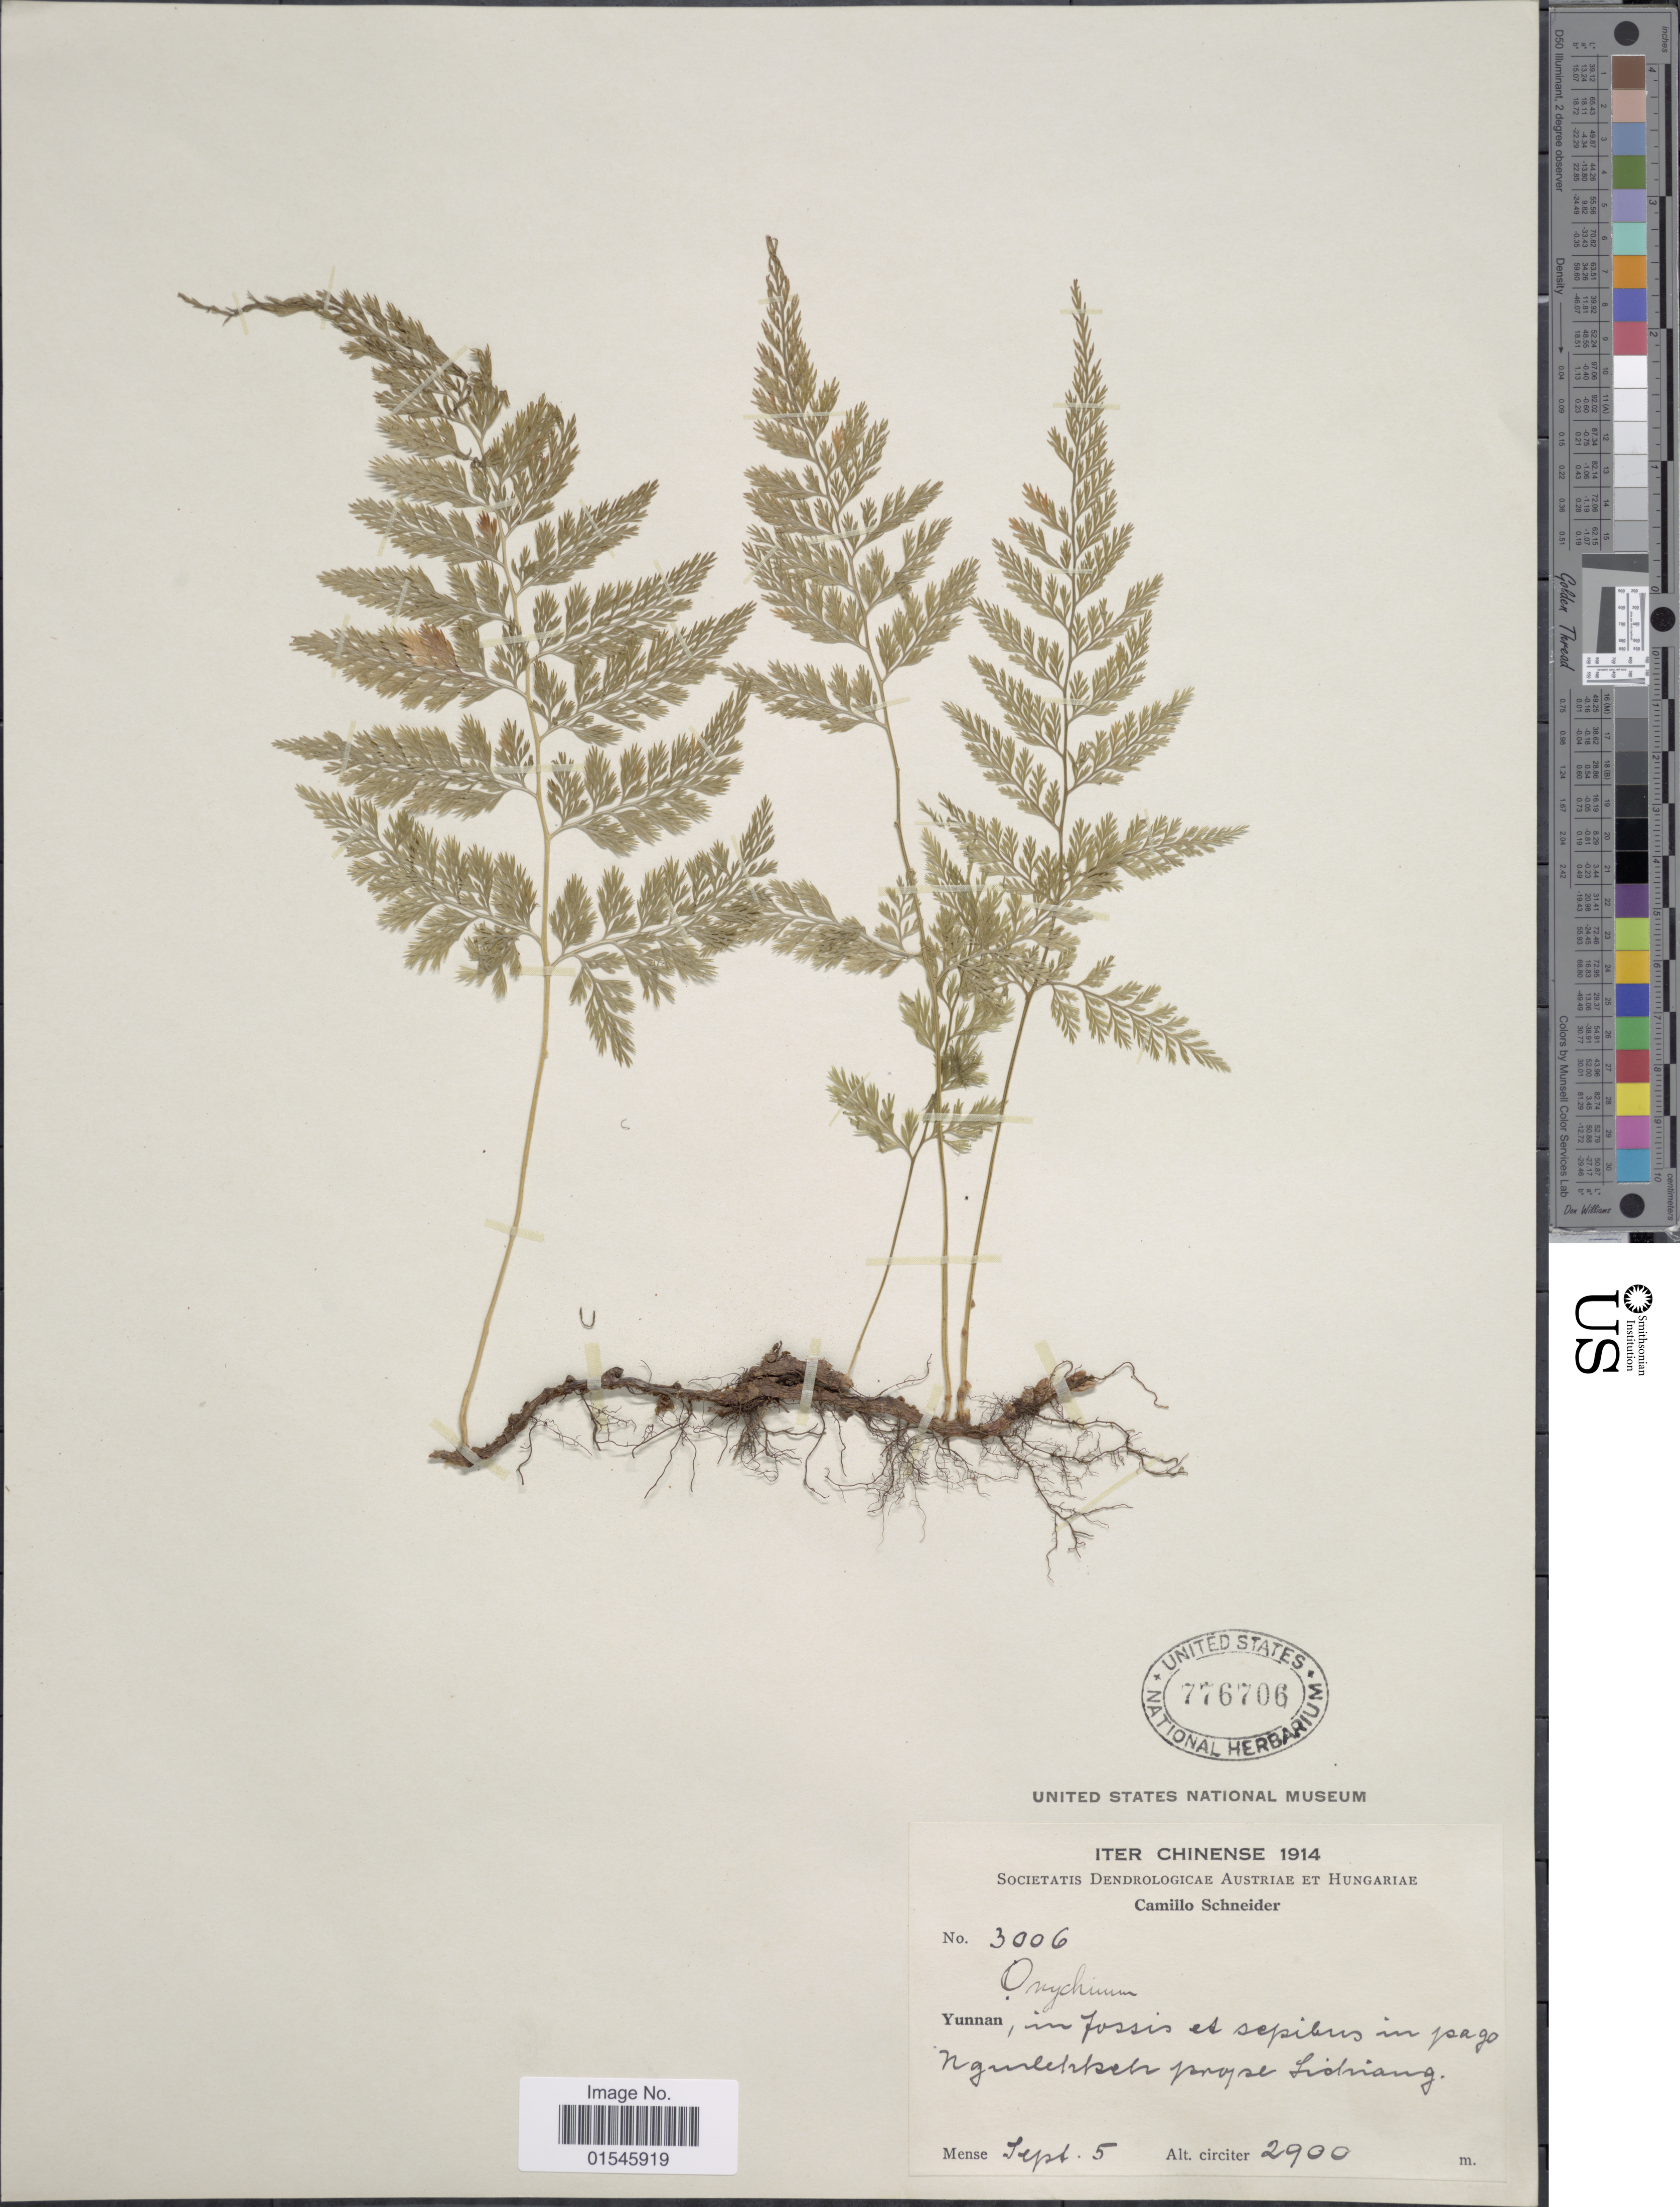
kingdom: Plantae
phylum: Tracheophyta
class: Polypodiopsida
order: Polypodiales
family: Hypodematiaceae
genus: Leucostegia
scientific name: Leucostegia sp.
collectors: C. K. Schneider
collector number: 3006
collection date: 1914-09-05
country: China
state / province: Yunnan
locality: In fossis et sepibus in pago Ng [illegible text] prope Liduang [interpreted]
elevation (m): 2900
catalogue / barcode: US 776706